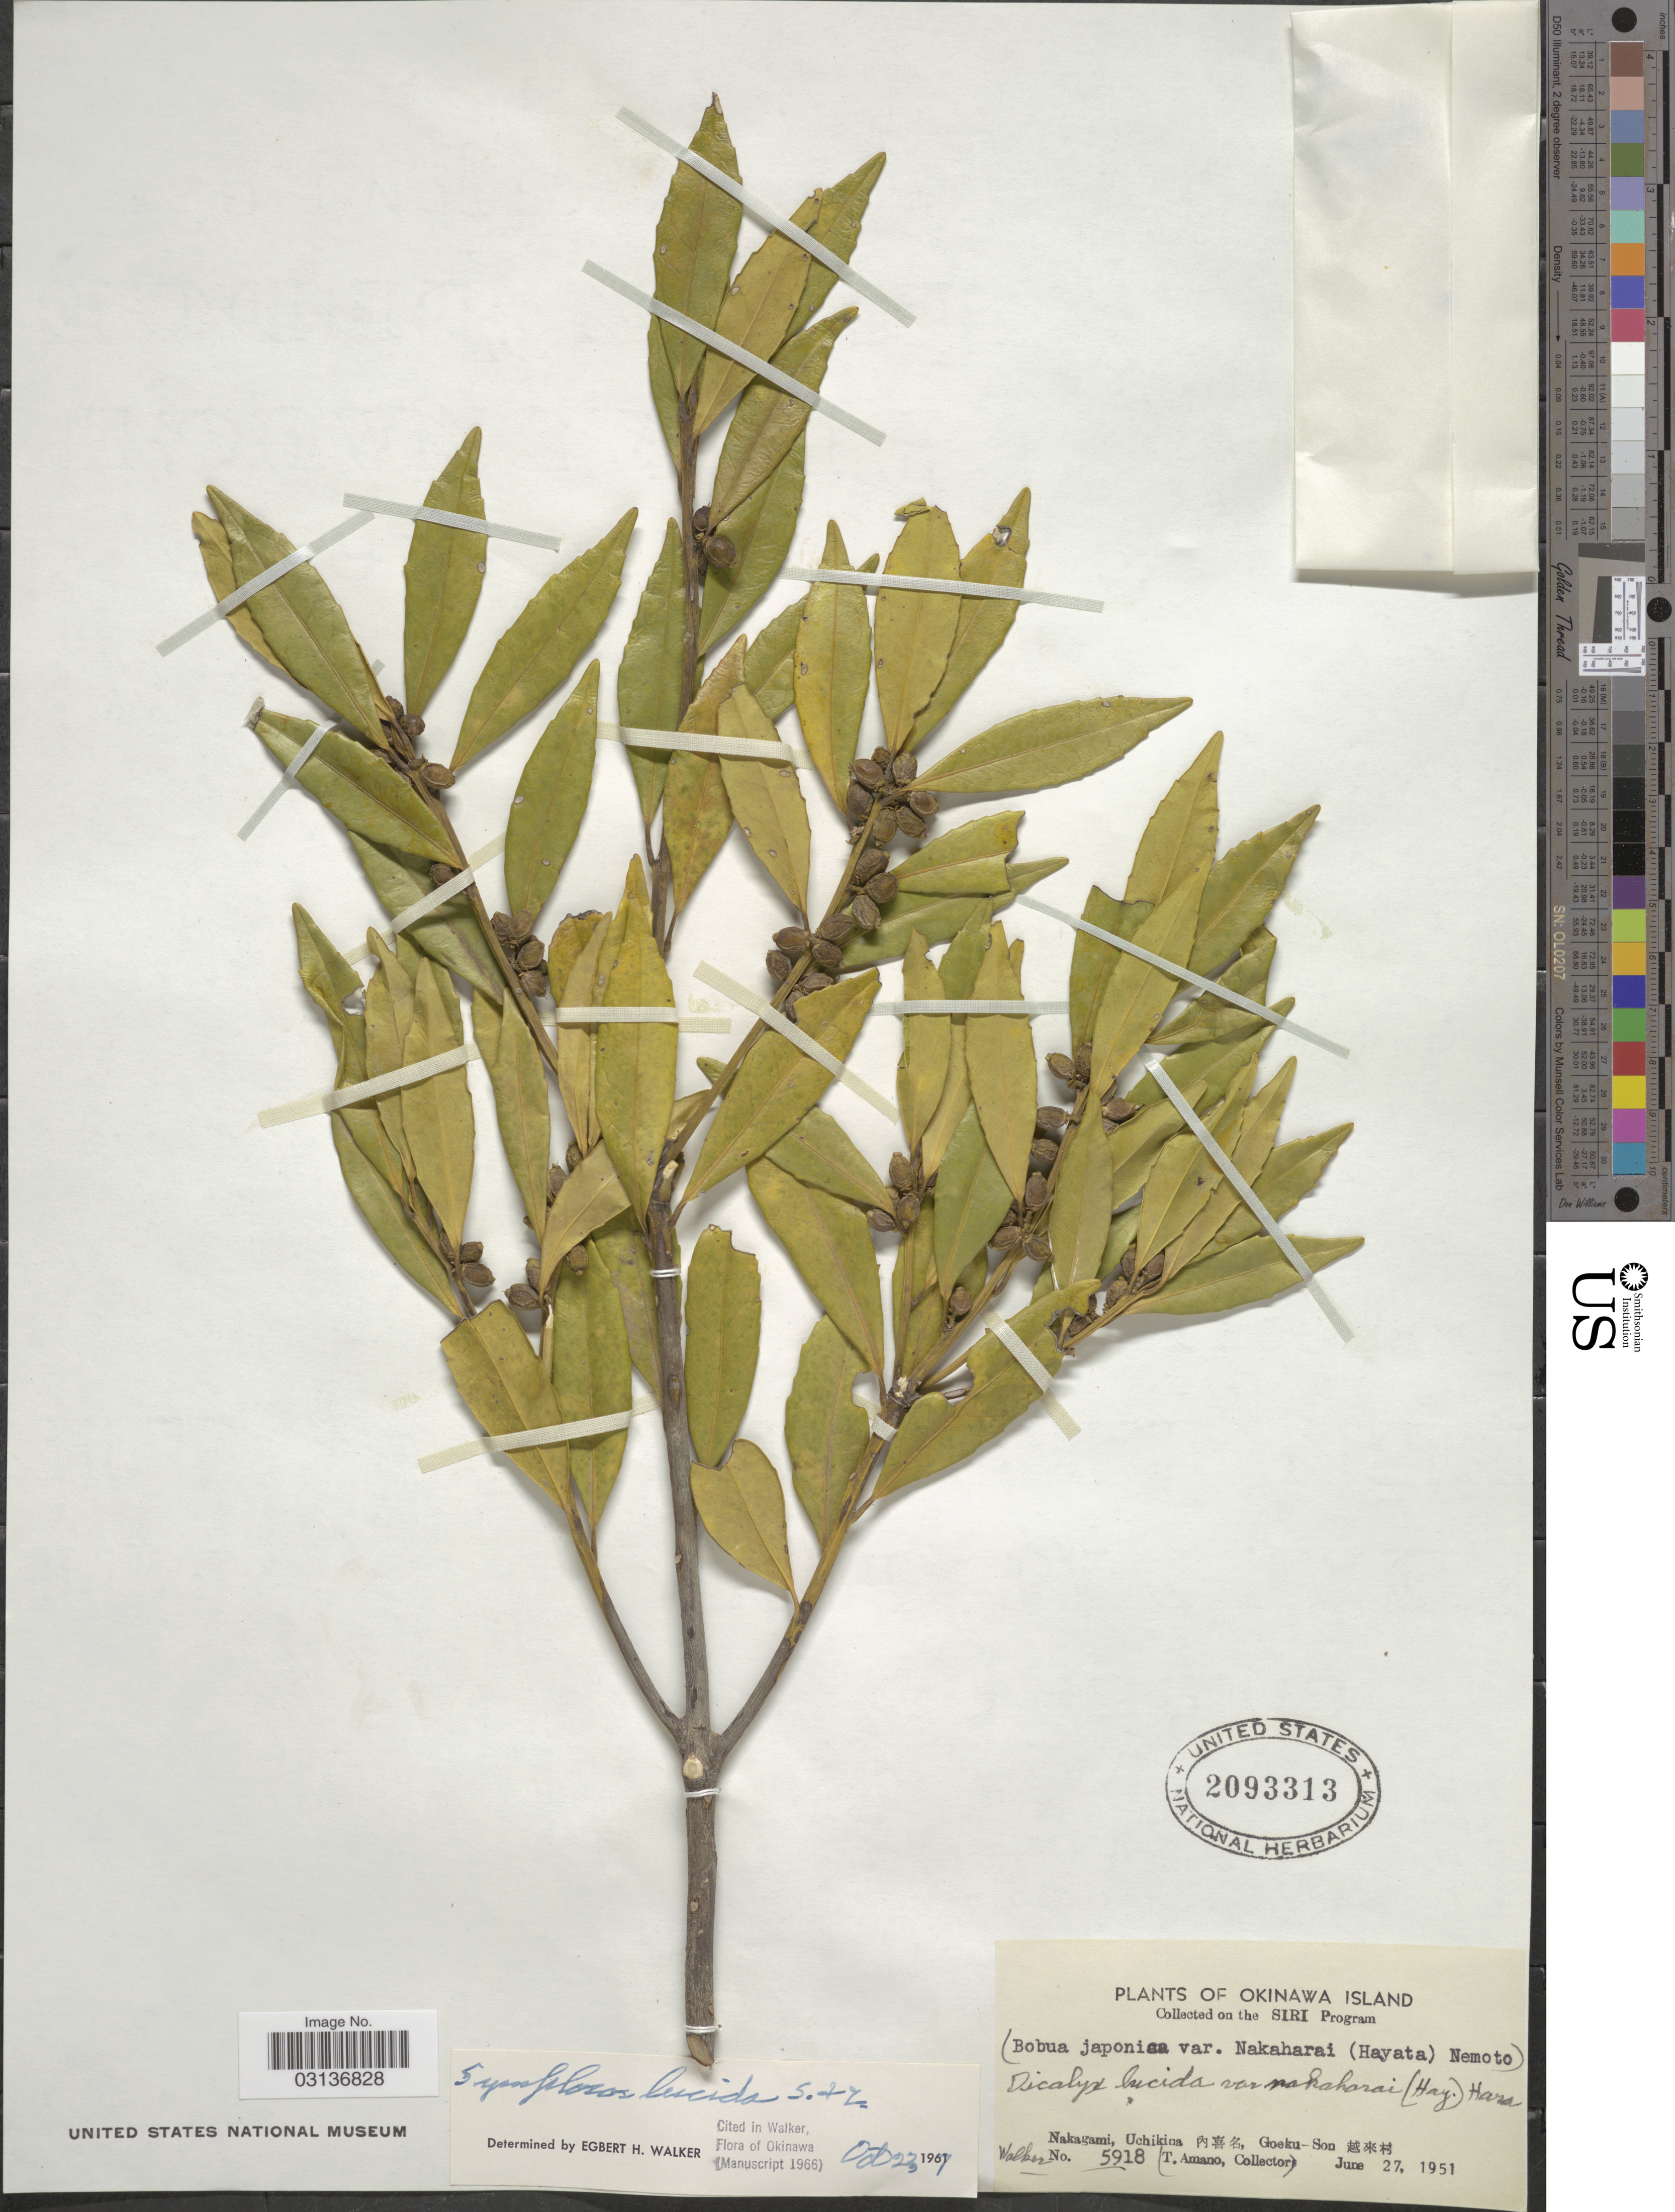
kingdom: Plantae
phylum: Tracheophyta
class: Magnoliopsida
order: Ericales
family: Symplocaceae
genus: Symplocos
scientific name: Symplocos lucida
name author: (Thurb.) Siebold & Zucc.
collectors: T. Amano & -. Walker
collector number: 5918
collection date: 1951-06-27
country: Japan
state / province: Okinawa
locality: Okinawa Island. Nakagami, Uchikina. Goeku-Son.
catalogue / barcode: US 2093313